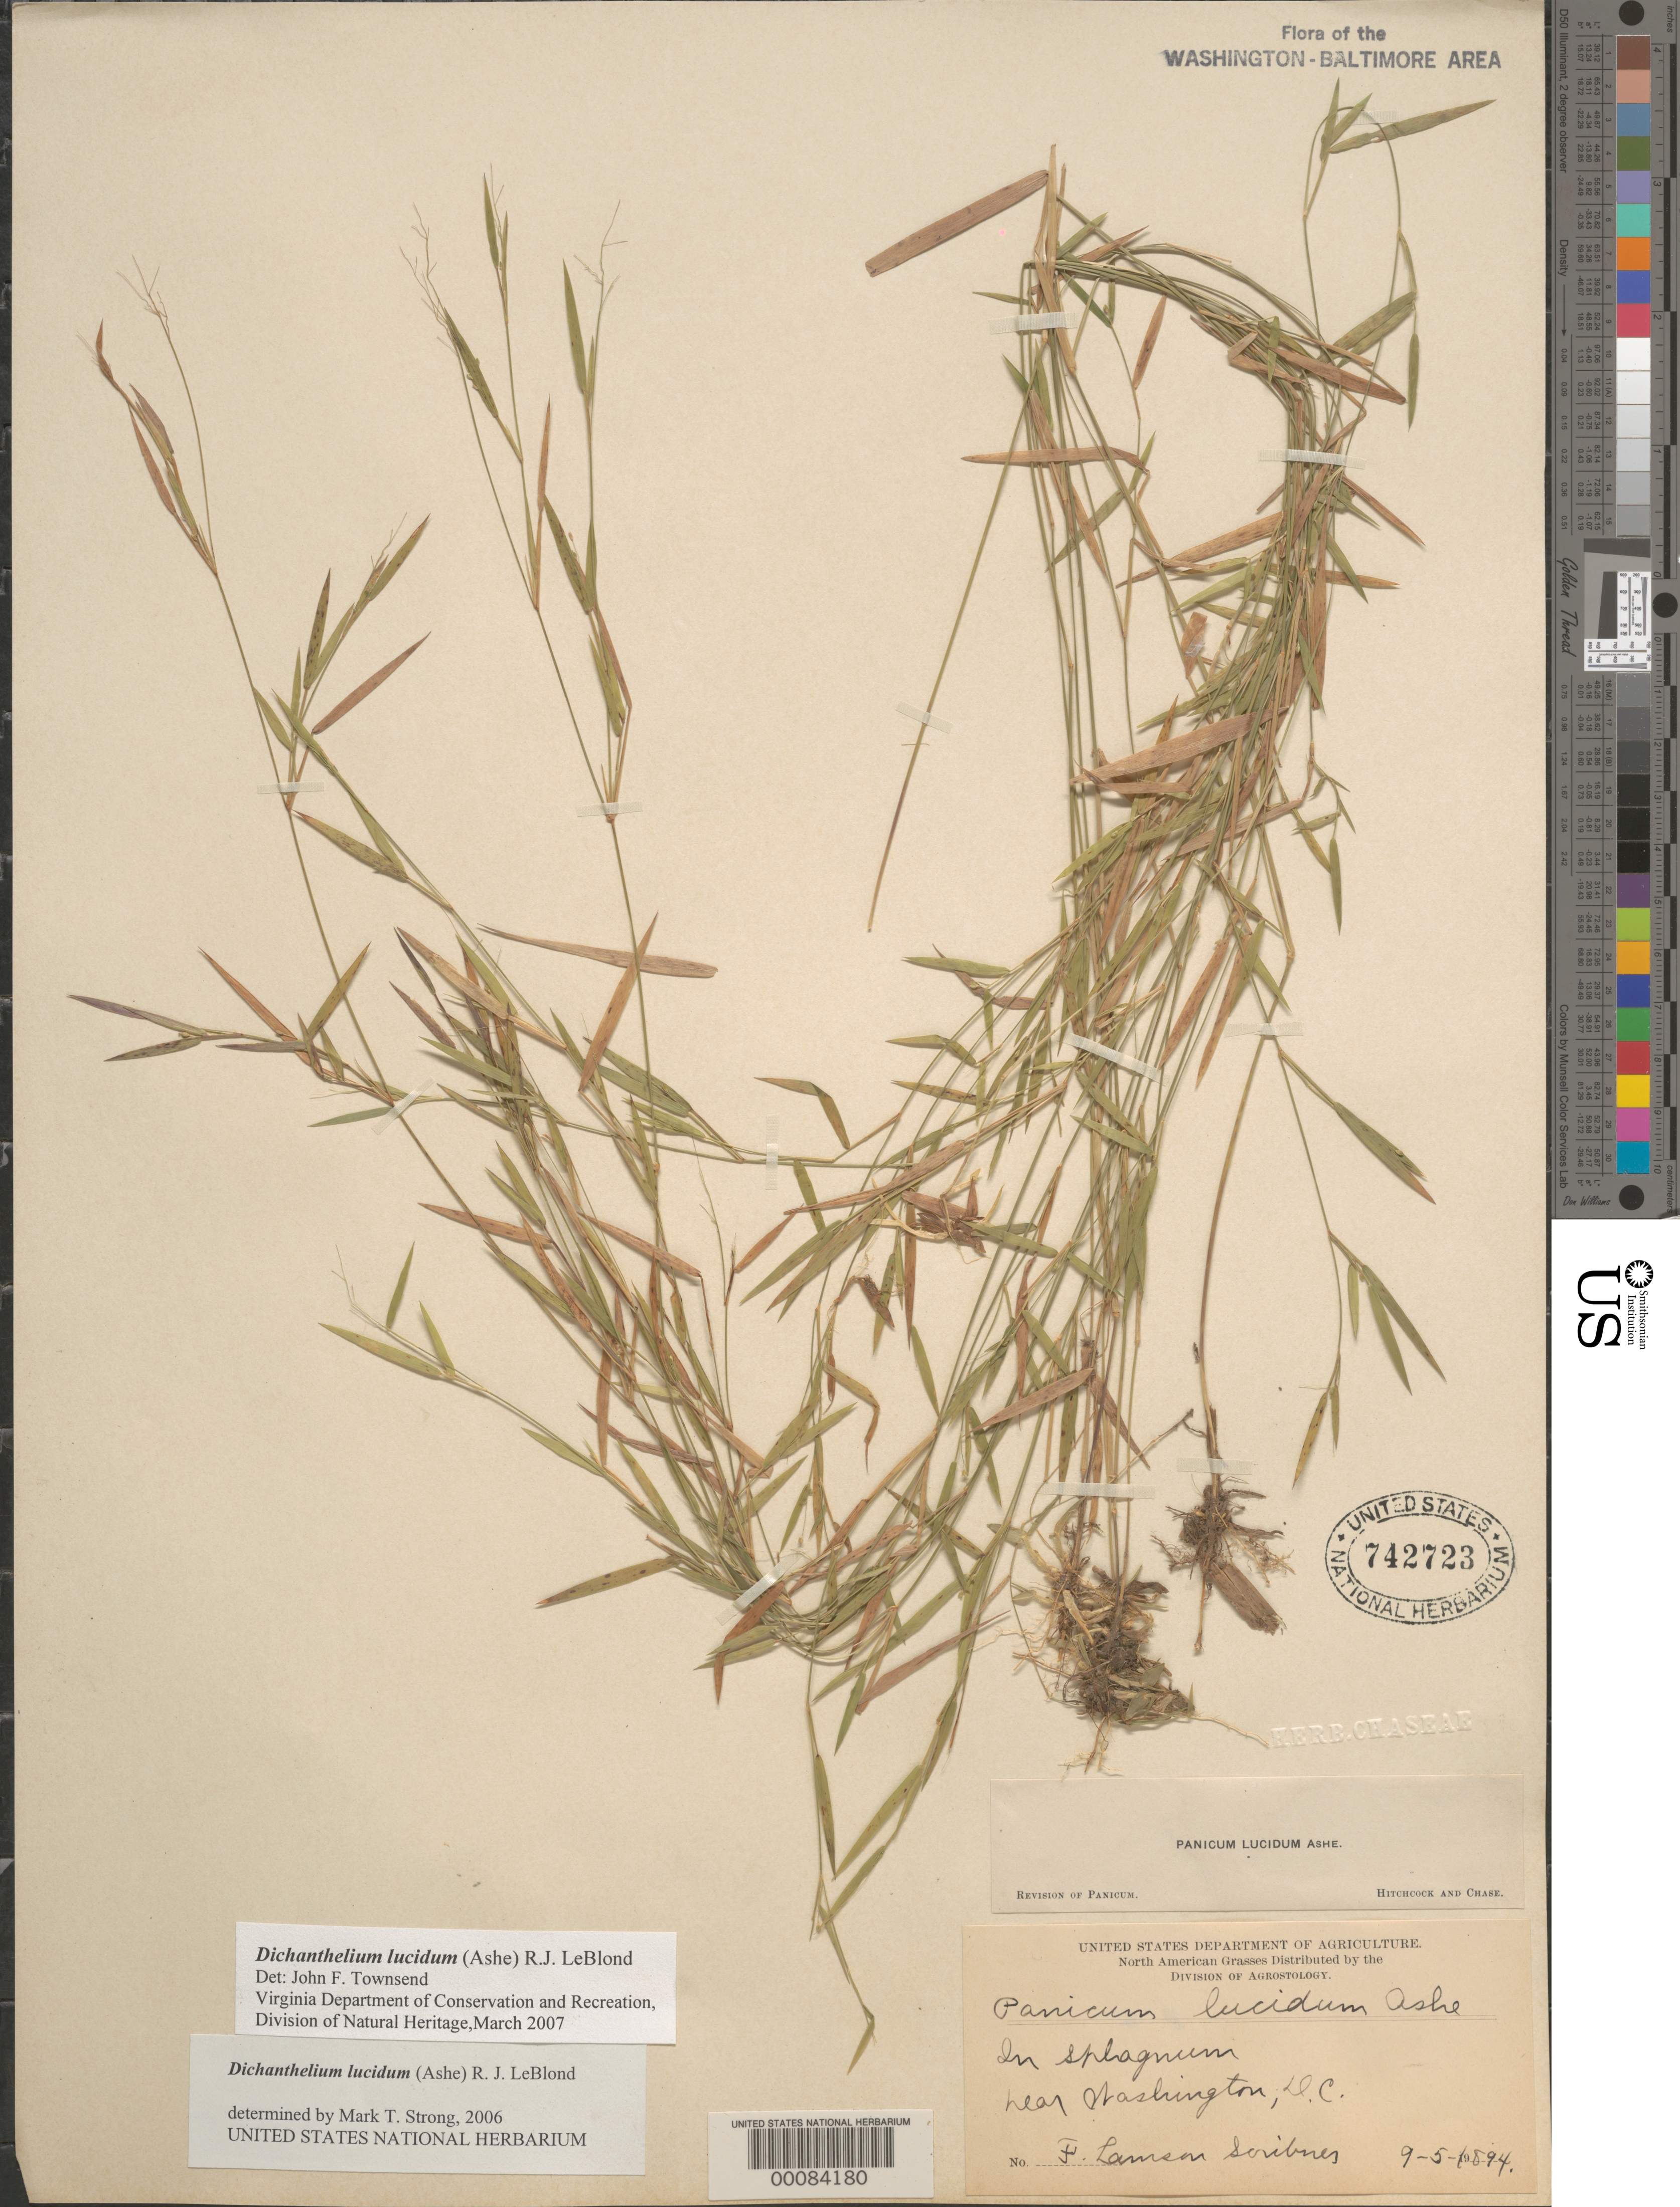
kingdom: Plantae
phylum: Tracheophyta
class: Liliopsida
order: Poales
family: Poaceae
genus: Dichanthelium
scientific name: Dichanthelium dichotomum var. dichotomum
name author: (L.) Gould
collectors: F. L. Scribner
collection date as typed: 05 Sep 1894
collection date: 1894-09-05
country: United States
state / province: District of Columbia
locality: Near Washington DC area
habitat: In sphagnum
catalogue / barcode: US 742723